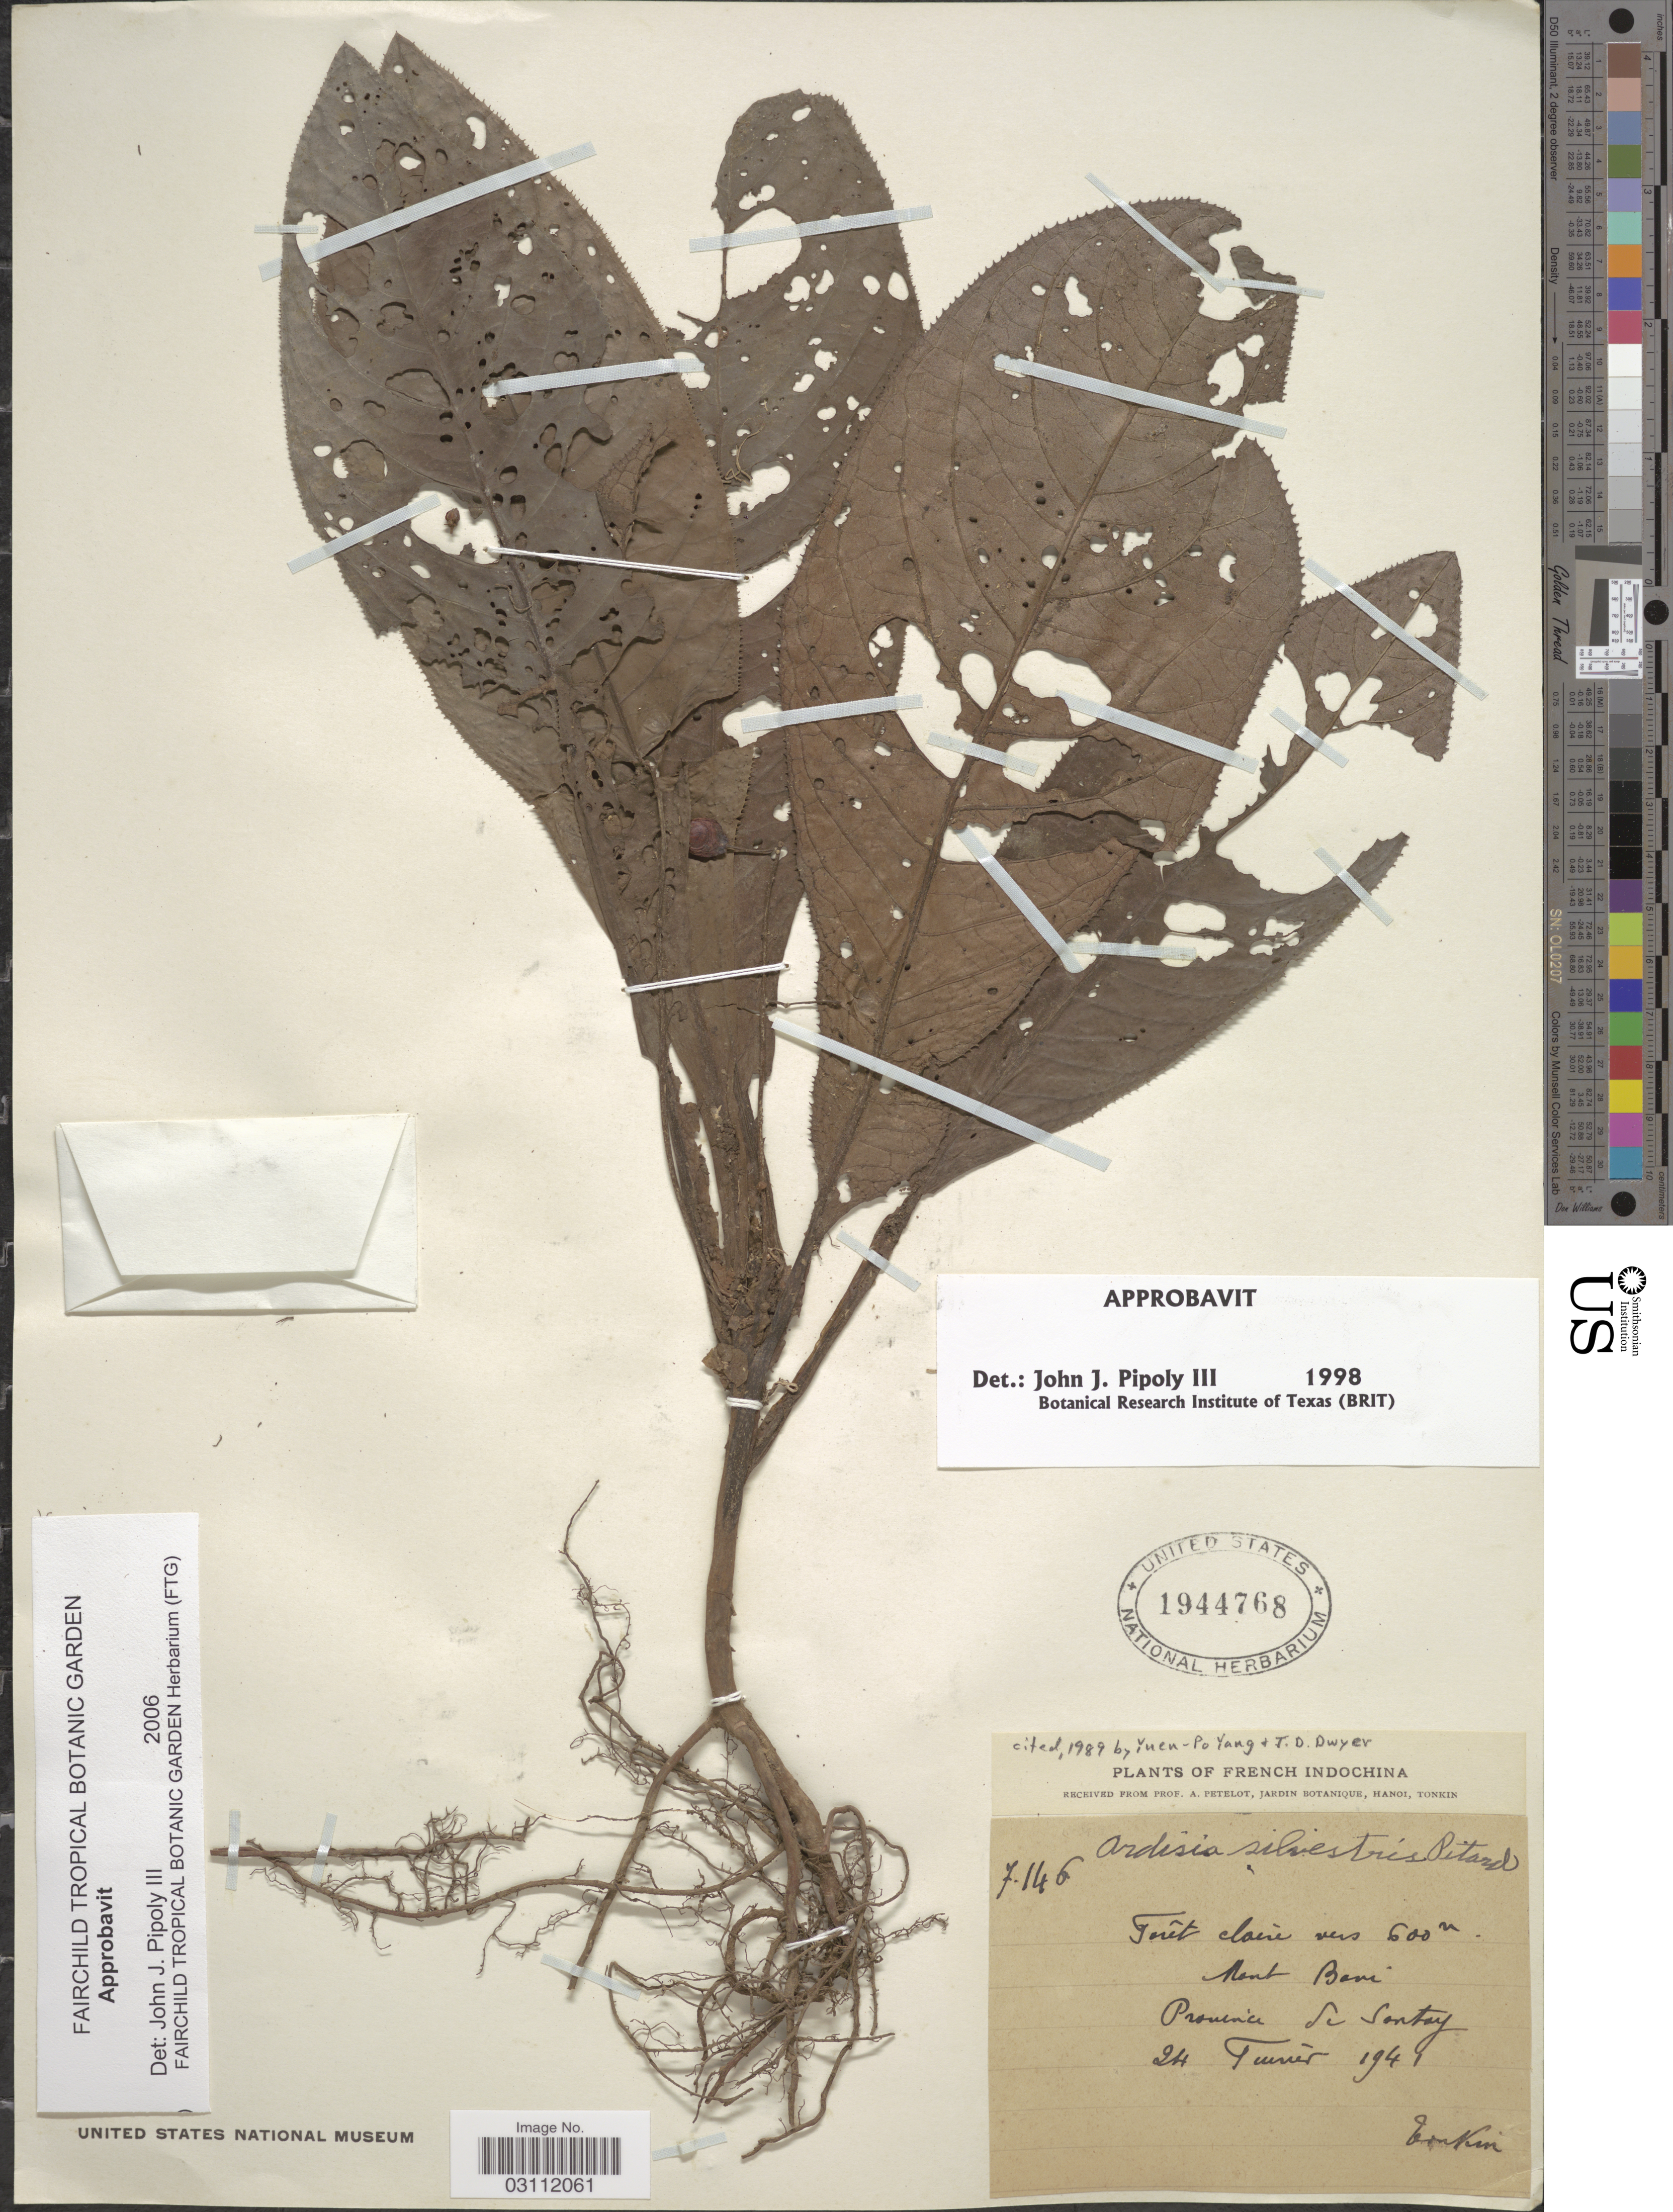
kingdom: Plantae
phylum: Tracheophyta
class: Magnoliopsida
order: Ericales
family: Primulaceae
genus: Ardisia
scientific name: Ardisia silvestris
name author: Pit.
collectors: A. Petelot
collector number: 7146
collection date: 1941-02-24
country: Vietnam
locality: French Indochina, Mont Bavi, Province de Sontoy.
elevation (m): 600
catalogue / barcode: US 1944768